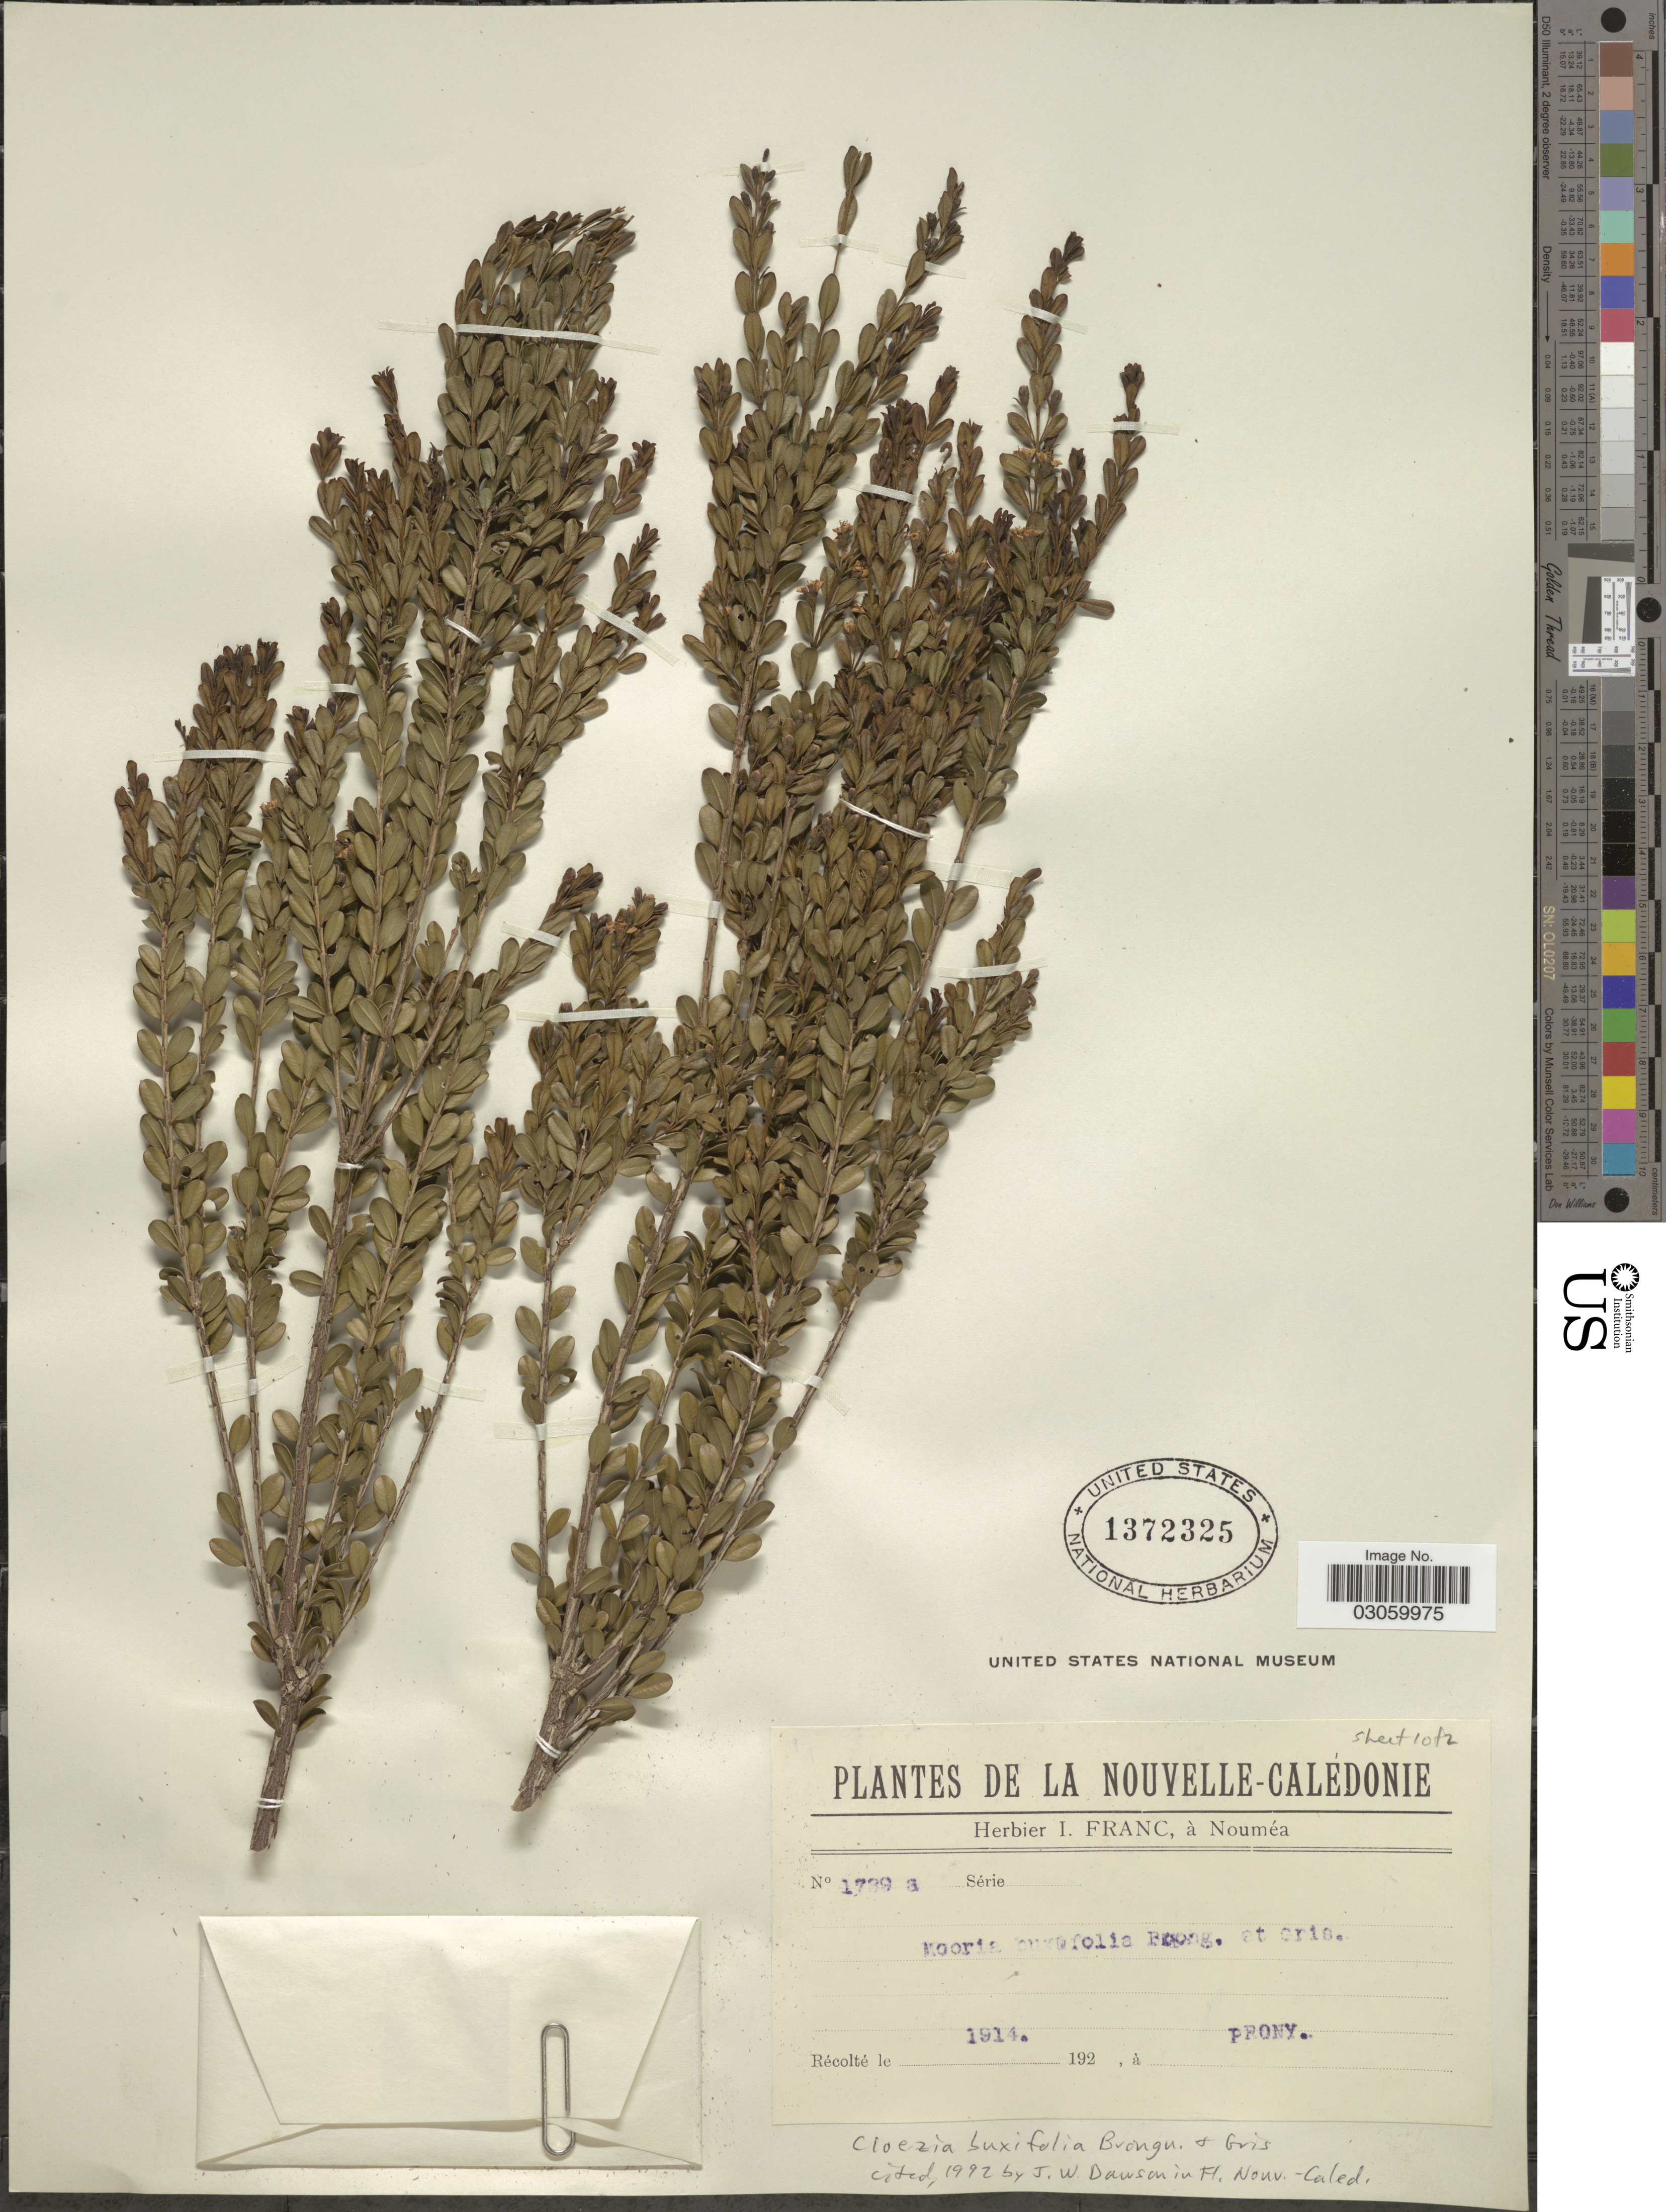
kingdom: Plantae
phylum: Tracheophyta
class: Magnoliopsida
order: Myrtales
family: Myrtaceae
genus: Cloezia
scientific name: Cloezia buxifolia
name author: Brongn. & Gris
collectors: ex herb. I. Franc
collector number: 1739a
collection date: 1914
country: New Caledonia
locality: Nouvelle-Calédonie, Prony.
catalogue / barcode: US 1372325